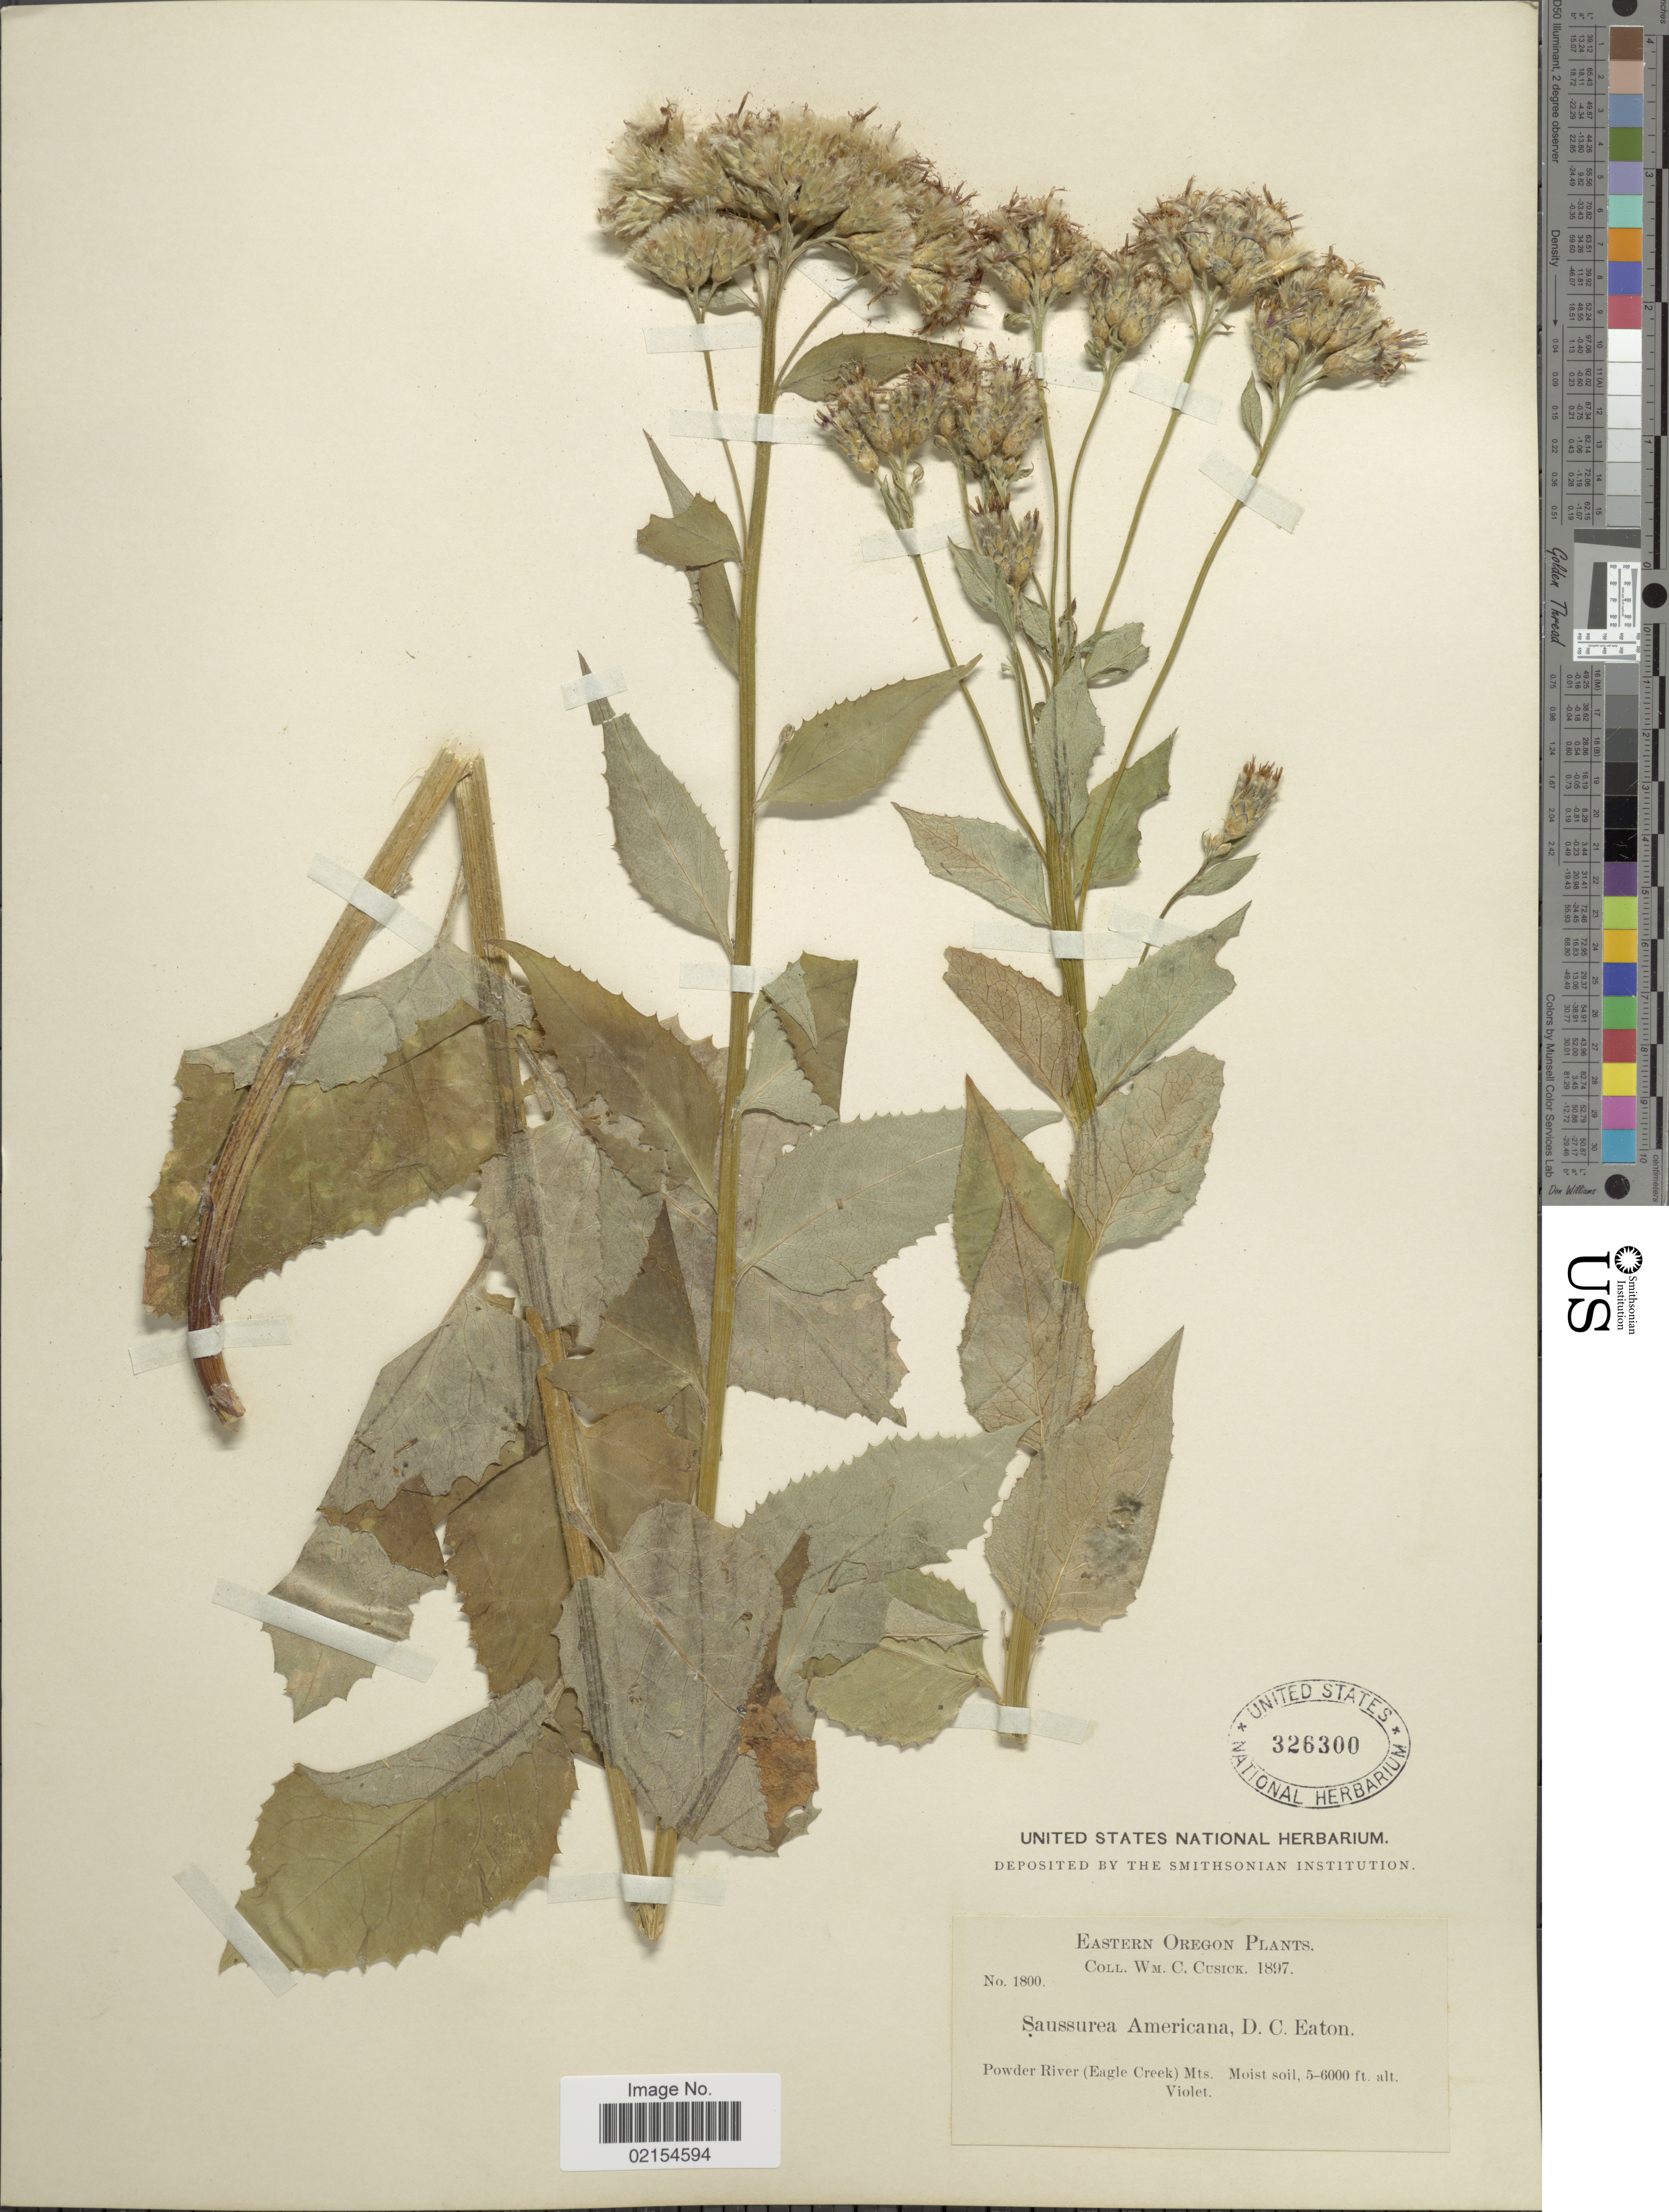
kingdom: Plantae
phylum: Tracheophyta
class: Magnoliopsida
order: Asterales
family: Asteraceae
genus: Saussurea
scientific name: Saussurea americana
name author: D.C. Eaton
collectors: W. C. Cusick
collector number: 1800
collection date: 1897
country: United States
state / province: Oregon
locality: Eastern Oregon, Powder River (Eagle Creek) Mts.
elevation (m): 1524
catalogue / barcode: US 326300